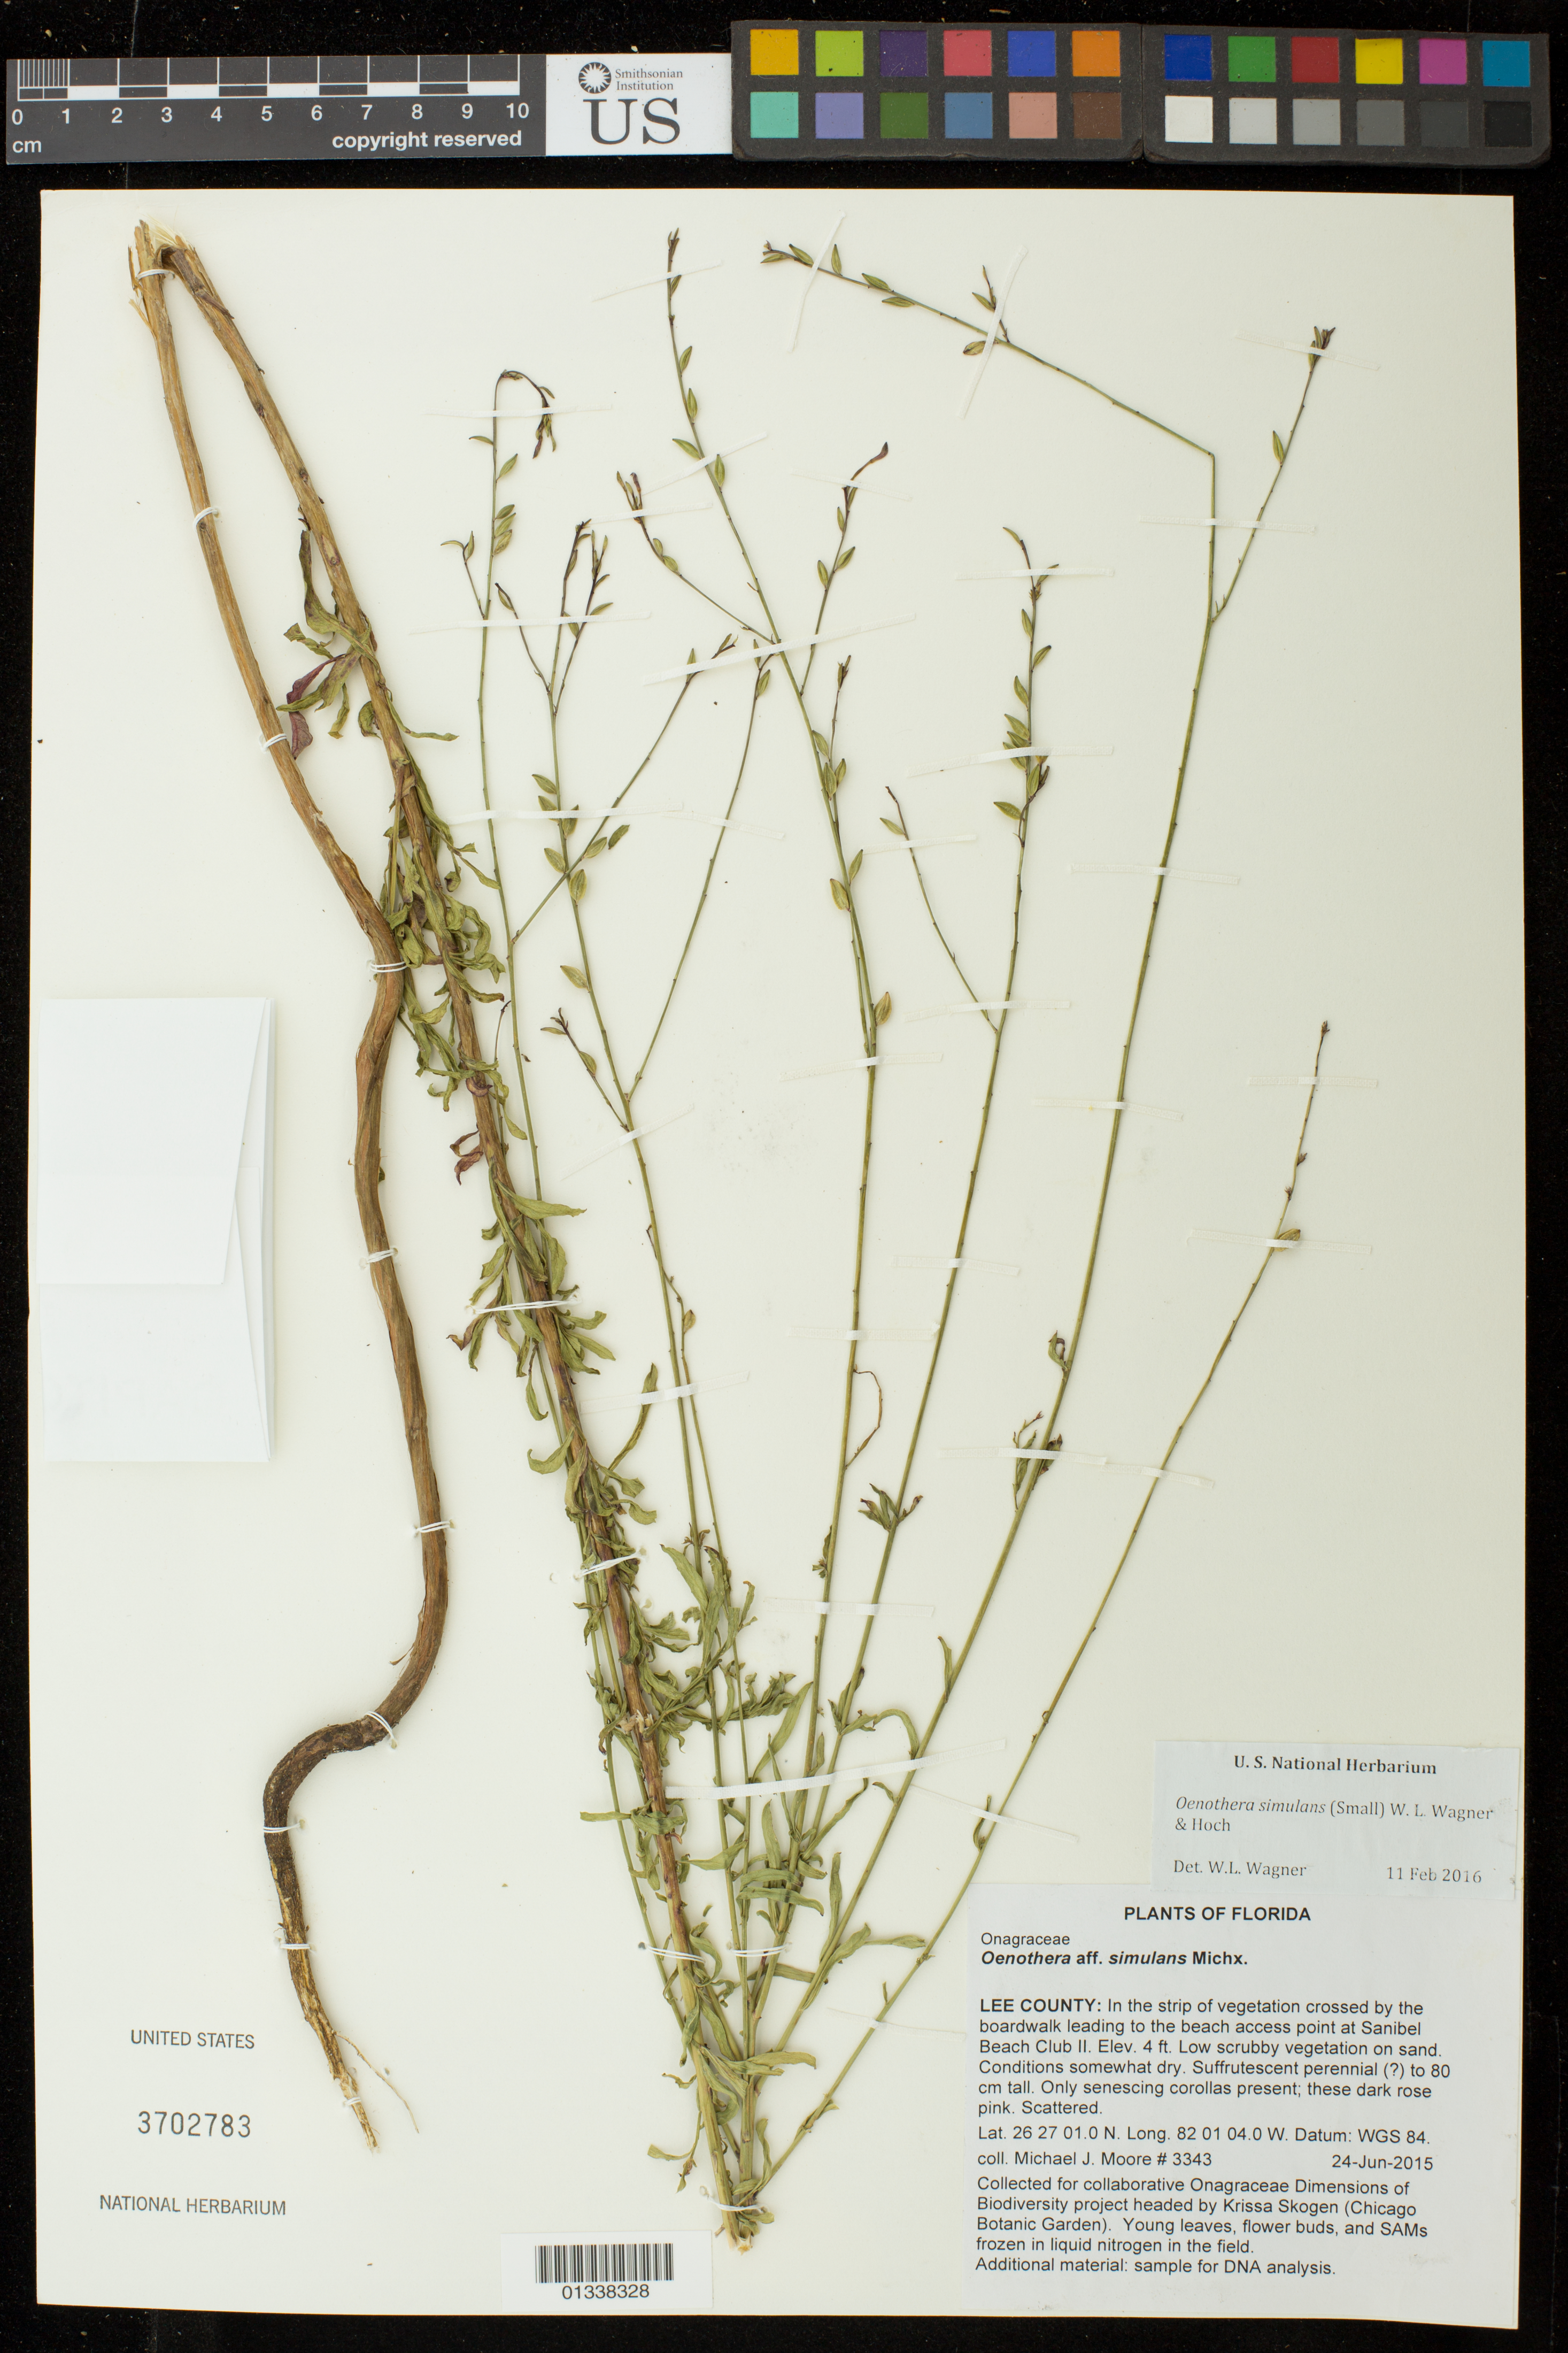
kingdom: Plantae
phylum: Tracheophyta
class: Magnoliopsida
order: Myrtales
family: Onagraceae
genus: Oenothera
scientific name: Oenothera simulans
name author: Michx.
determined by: Wagner, W. L., (BOT), Smithsonian Institution - National Museum of Natural History (UNITED STATES)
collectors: M. J. Moore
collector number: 3343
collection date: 2015-06-24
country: United States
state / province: Florida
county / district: Lee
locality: In the strip of vegetation crossed by the boardwalk leading to the beach access point at Sanibel Beach Club II.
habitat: Low scrubby vegetation on sand. Conditions somewhat dry.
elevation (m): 1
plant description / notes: Collected for collaborative Onagraceae Dimensions of Biodiversity project headed by Krissa Skogen (Chicago Botanic Garden). Young leaves, flower buds, and SAMs frozen in liquid nitrogen in the field.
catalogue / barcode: US 3702783